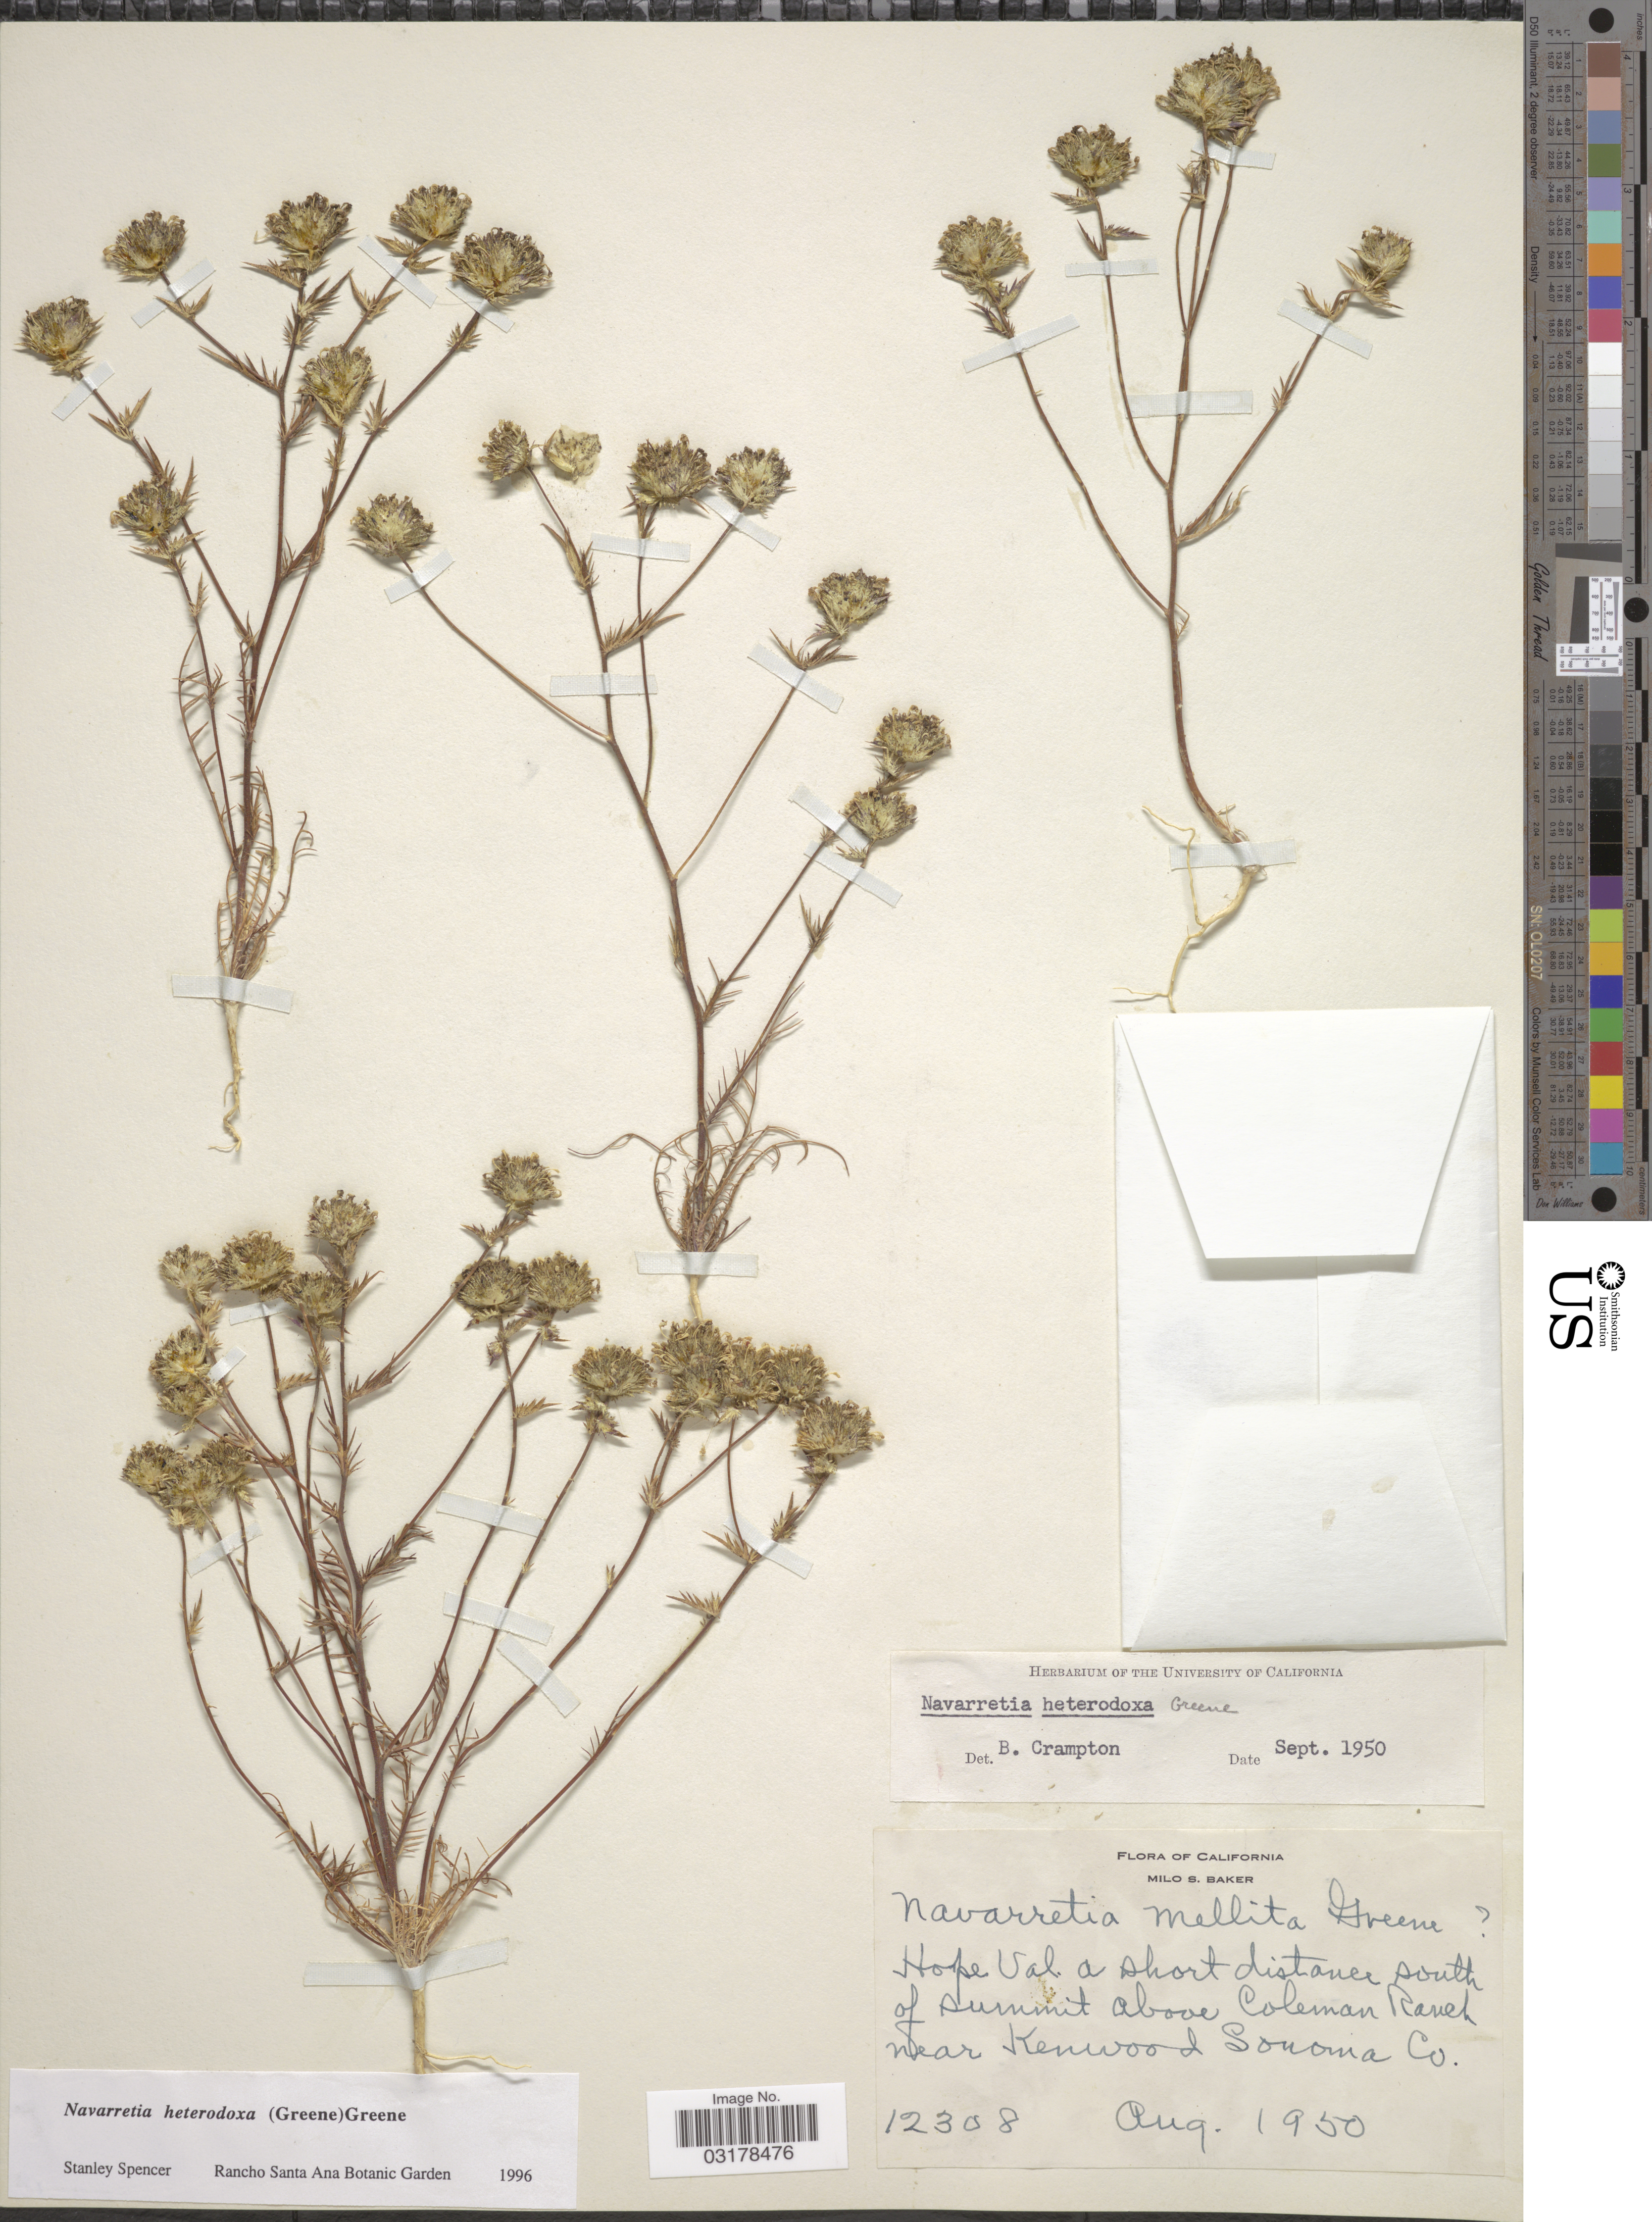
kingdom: Plantae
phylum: Tracheophyta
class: Magnoliopsida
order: Ericales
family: Polemoniaceae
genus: Navarretia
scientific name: Navarretia heterodoxa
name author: (S.W. Greene) S.W. Greene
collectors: M. S. Baker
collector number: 12308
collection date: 1950-08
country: United States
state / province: California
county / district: Sonoma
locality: Hope Val. a short distance south of summit above Coleman Ranch near Kenwood Sonoma Co.